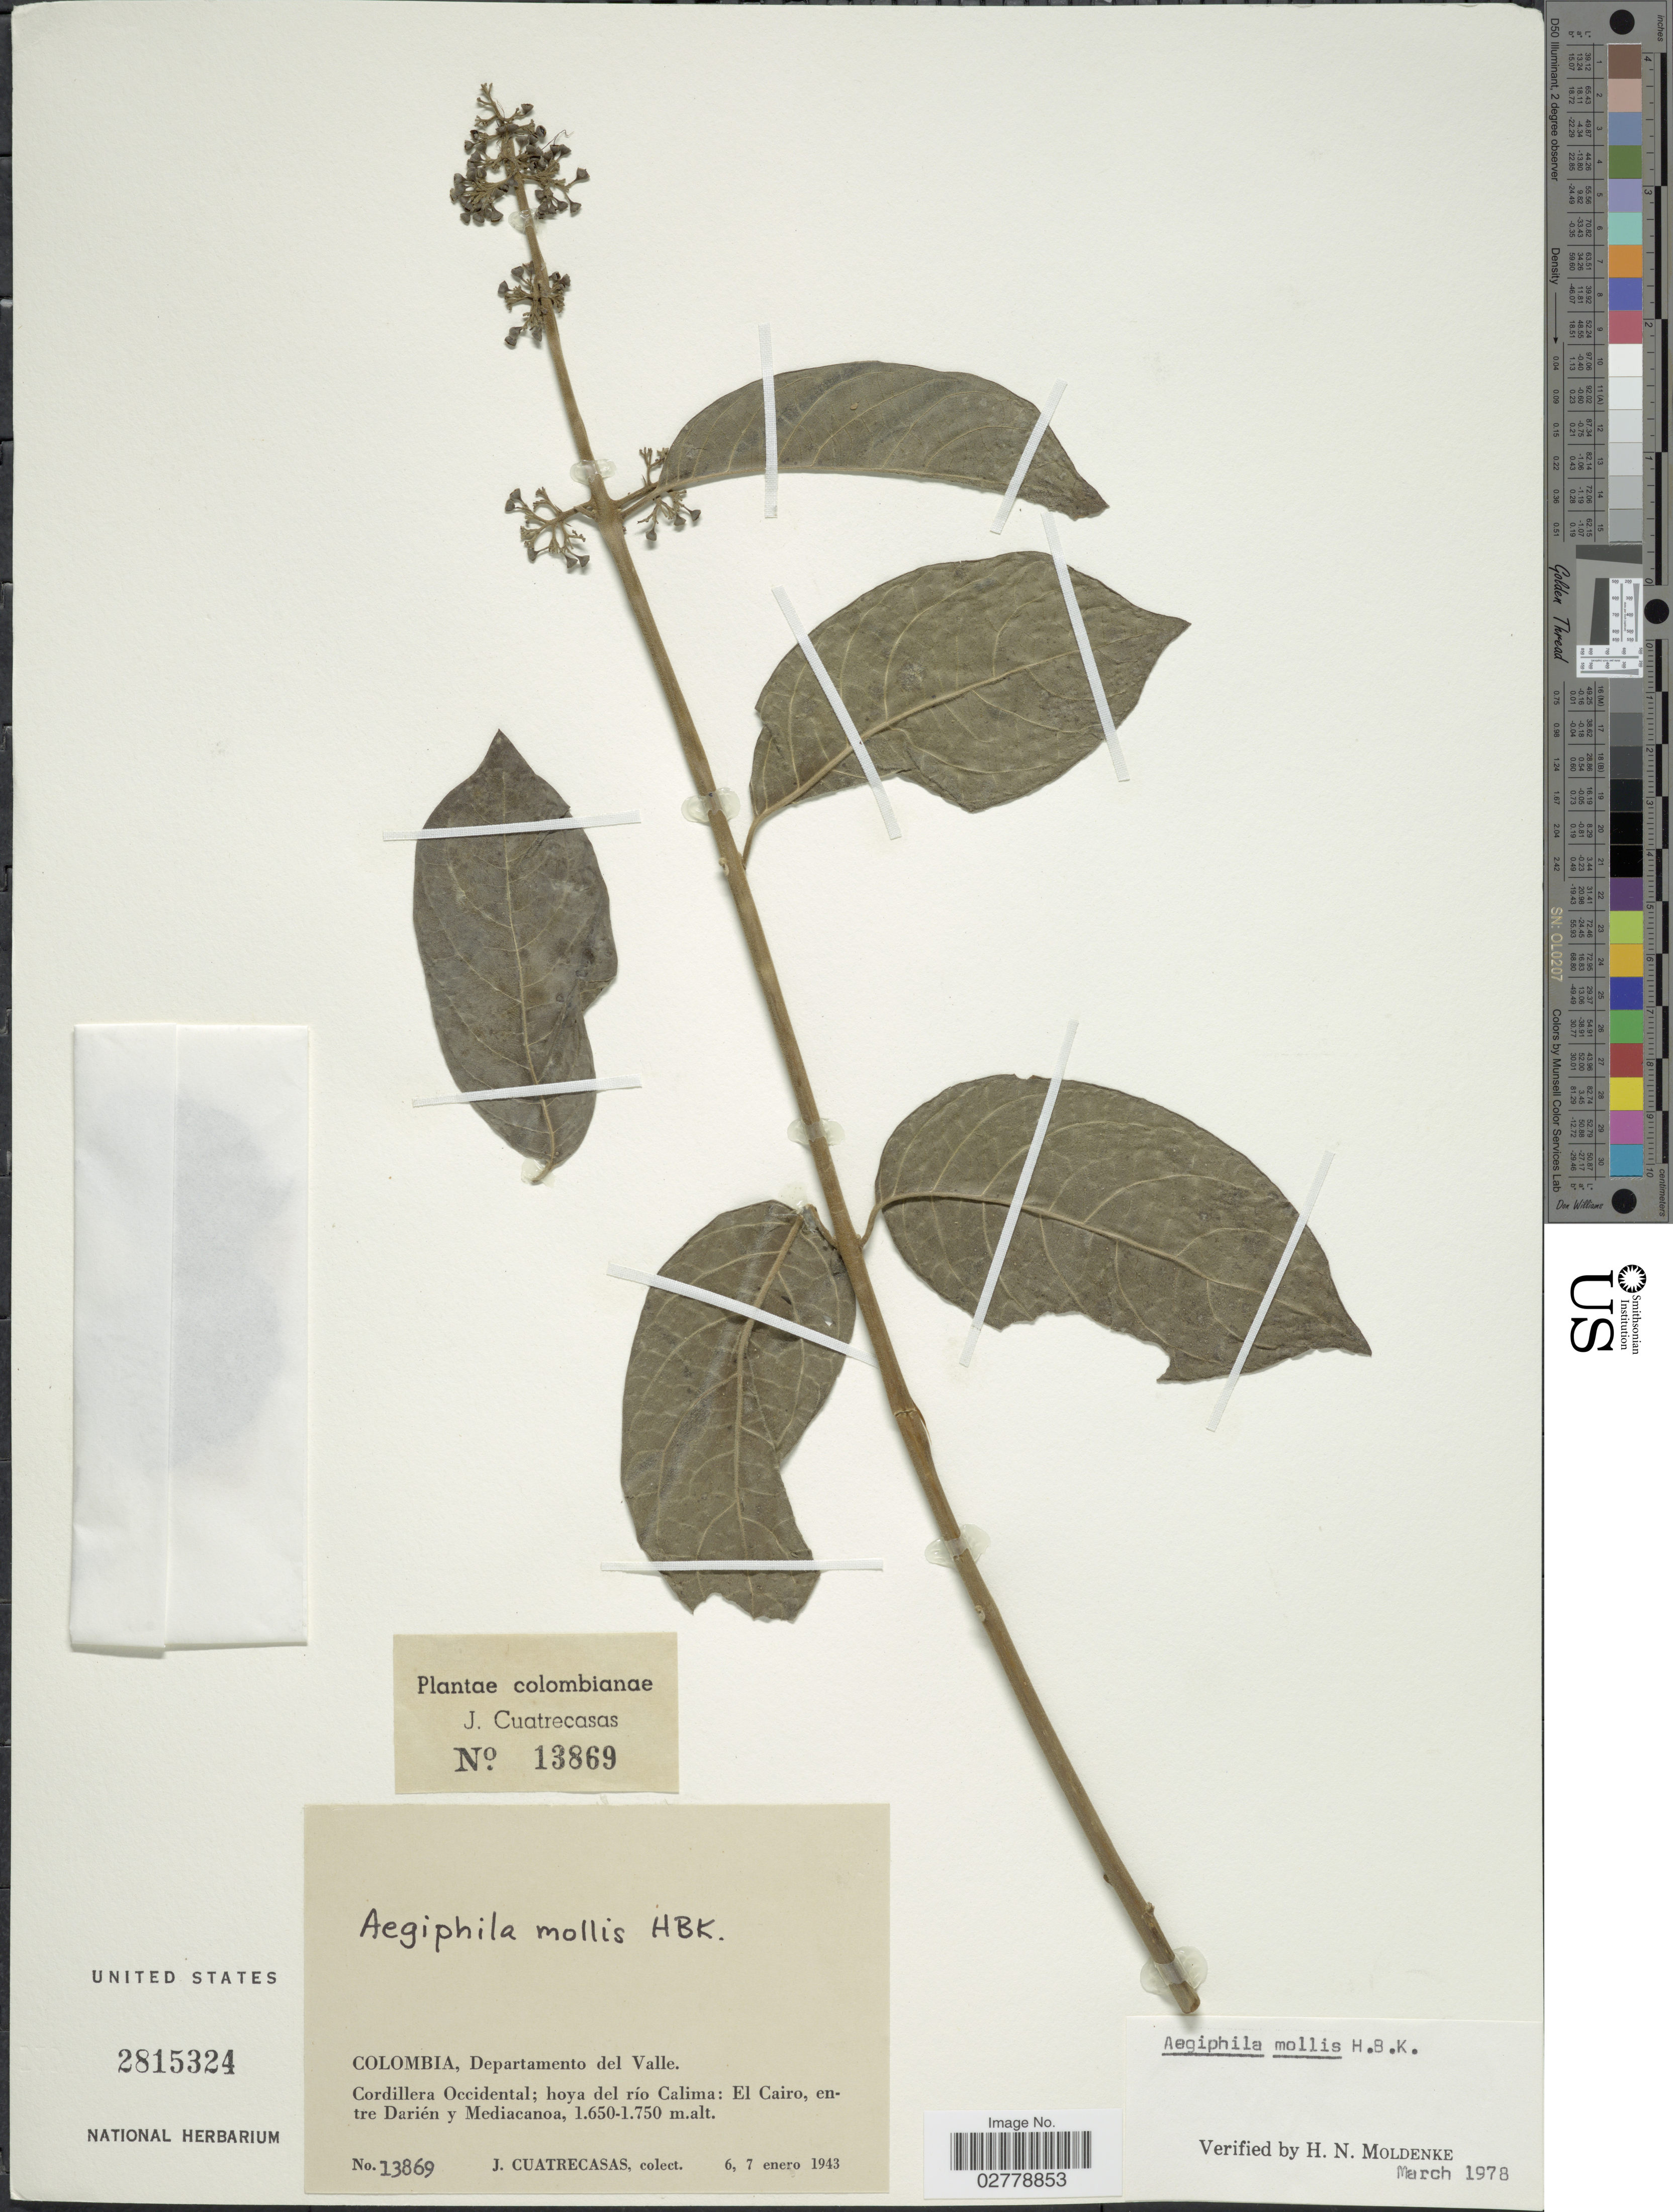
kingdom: Plantae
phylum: Tracheophyta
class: Magnoliopsida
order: Lamiales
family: Lamiaceae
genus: Aegiphila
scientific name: Aegiphila mollis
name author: Kunth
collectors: J. Cuatrecasas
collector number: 13869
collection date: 1943-01-06/1943-01-07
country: Colombia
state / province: Valle del Cauca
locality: Departamento del Valle, Cordillera Occidental; hoya del río Calima: El Cairo, entre Darién y Mediacanoa.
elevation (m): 1650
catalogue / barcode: US 2815324